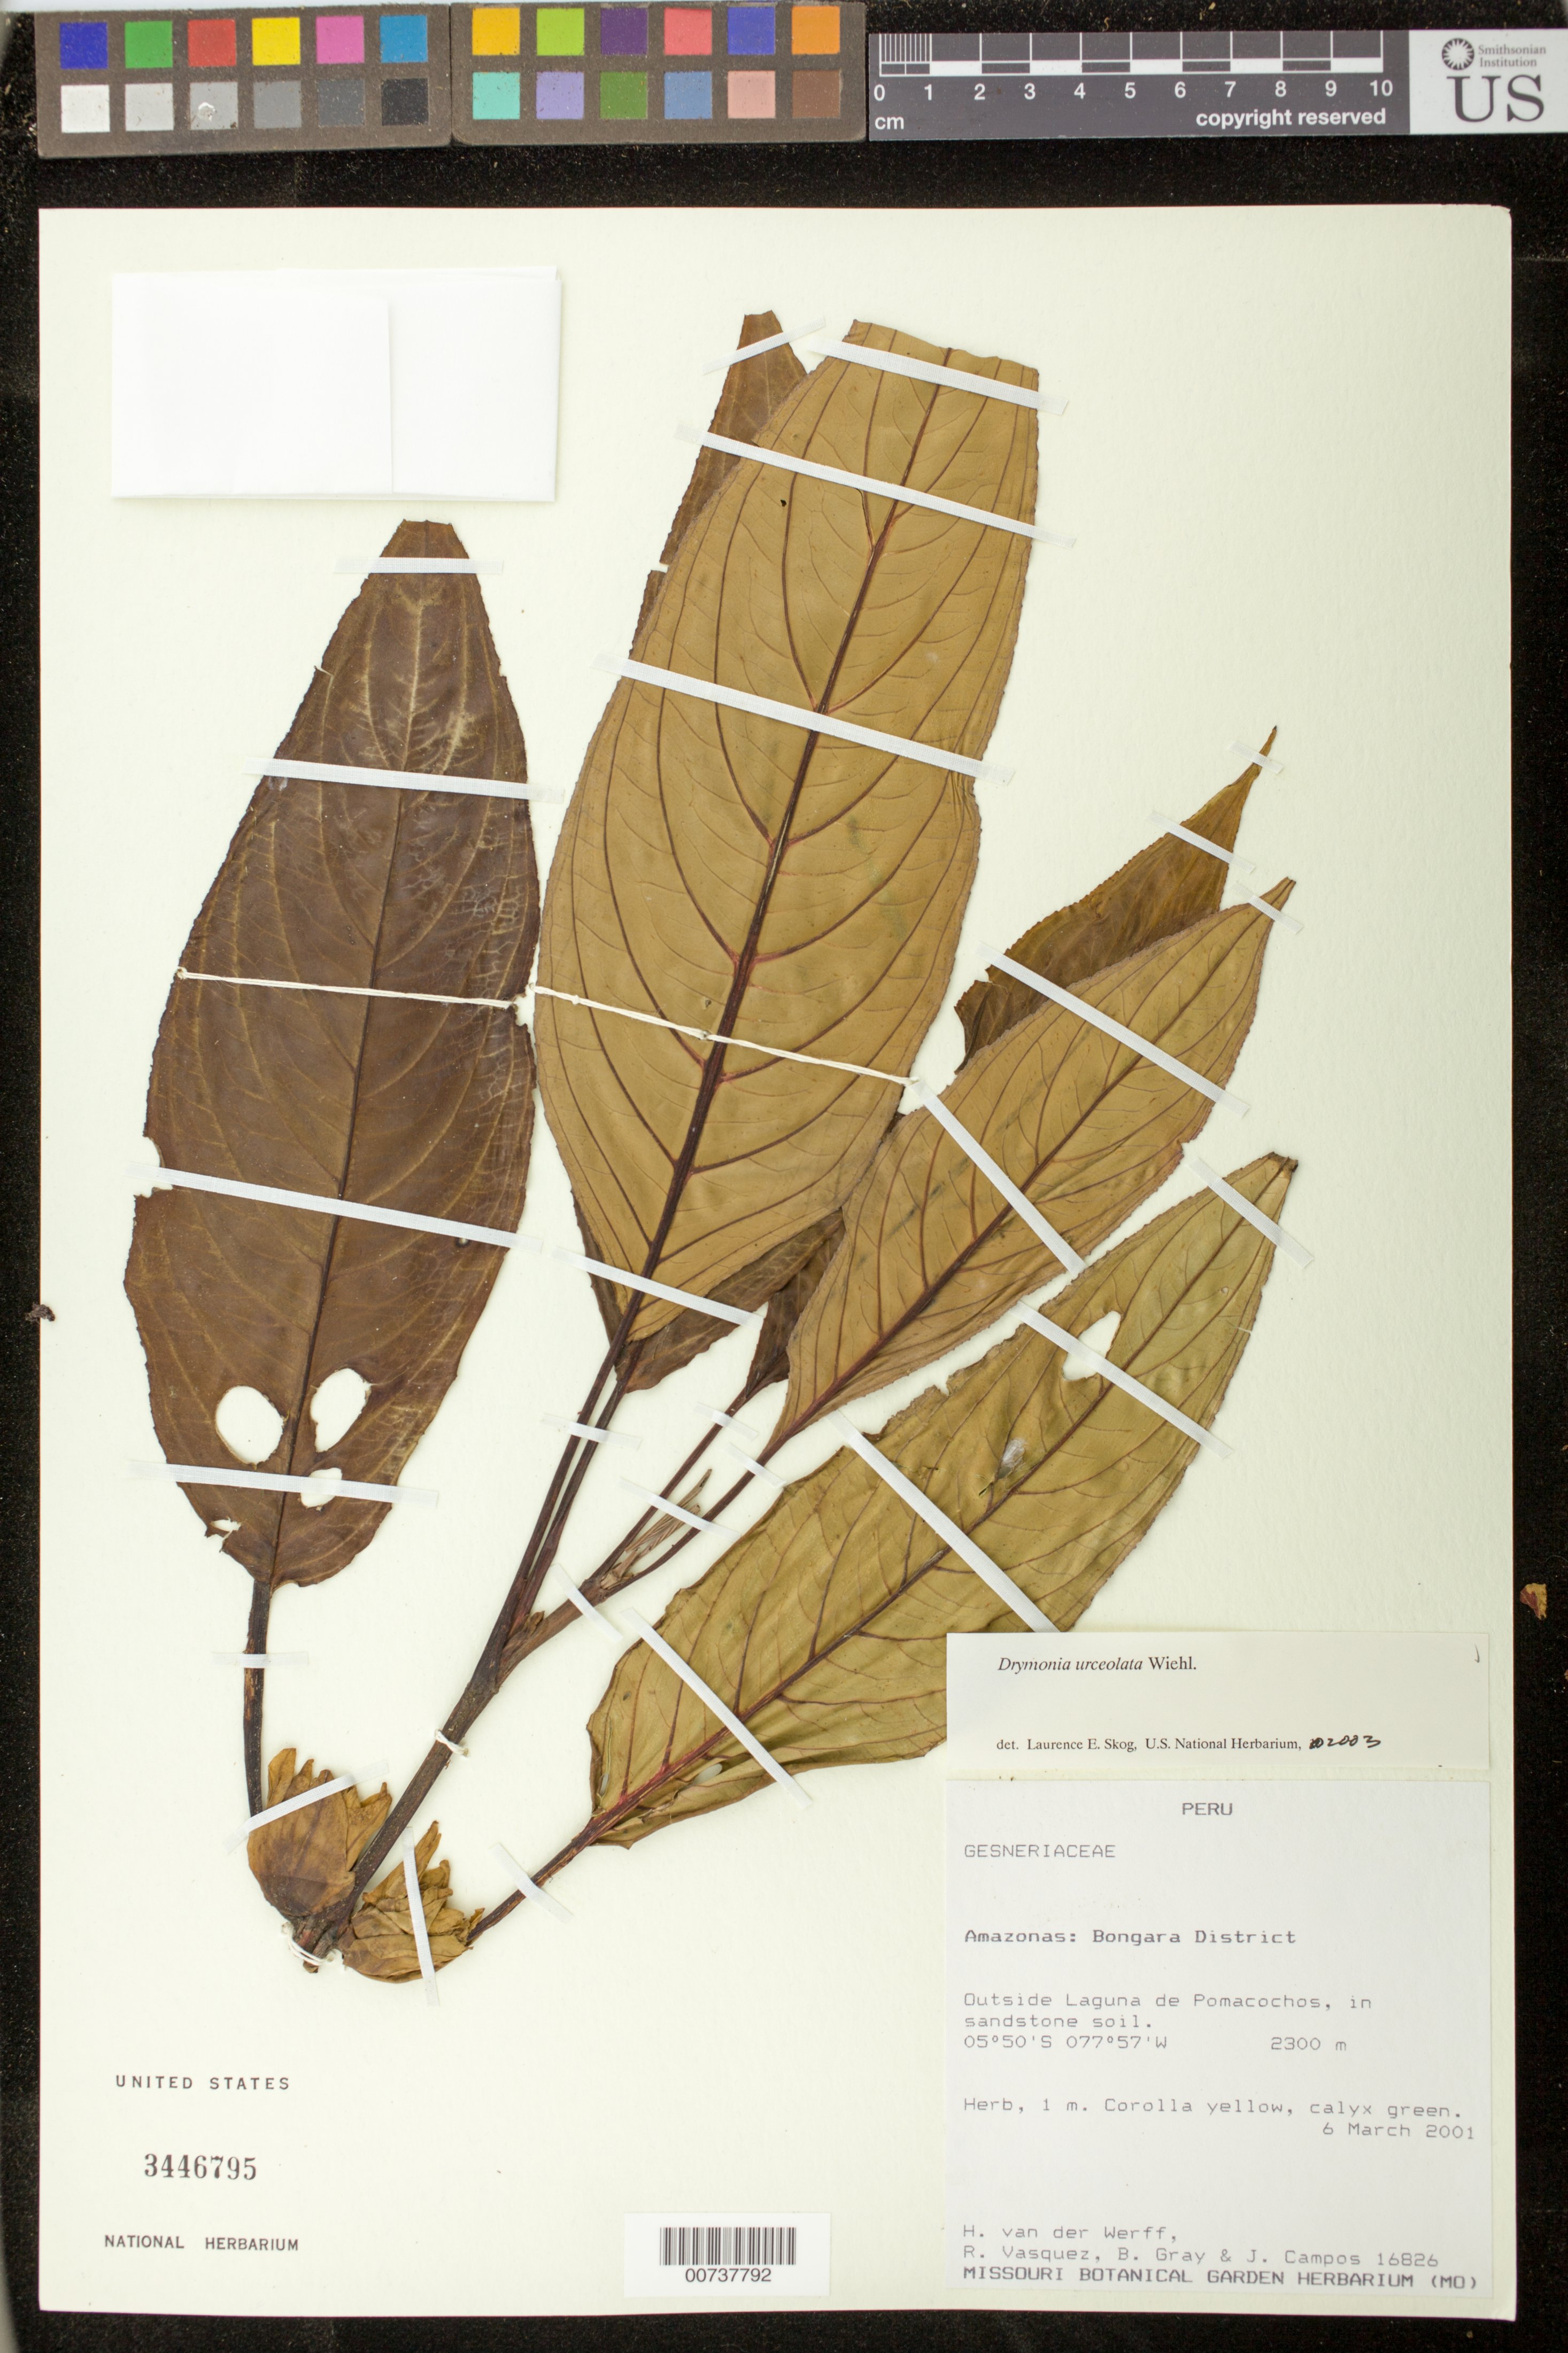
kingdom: Plantae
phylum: Tracheophyta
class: Magnoliopsida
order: Lamiales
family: Gesneriaceae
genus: Drymonia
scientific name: Drymonia urceolata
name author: Wiehler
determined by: Skog, Laurence E.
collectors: H. van der Werff, R. Vásquez, B. Gray & J. Campos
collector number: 16826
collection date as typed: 06 Mar 2001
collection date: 2001-03-06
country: Peru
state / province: Amazonas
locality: Bongara District, outside Laguna de Pomacochos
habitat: In sandstone soil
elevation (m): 2300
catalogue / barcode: US 3446795